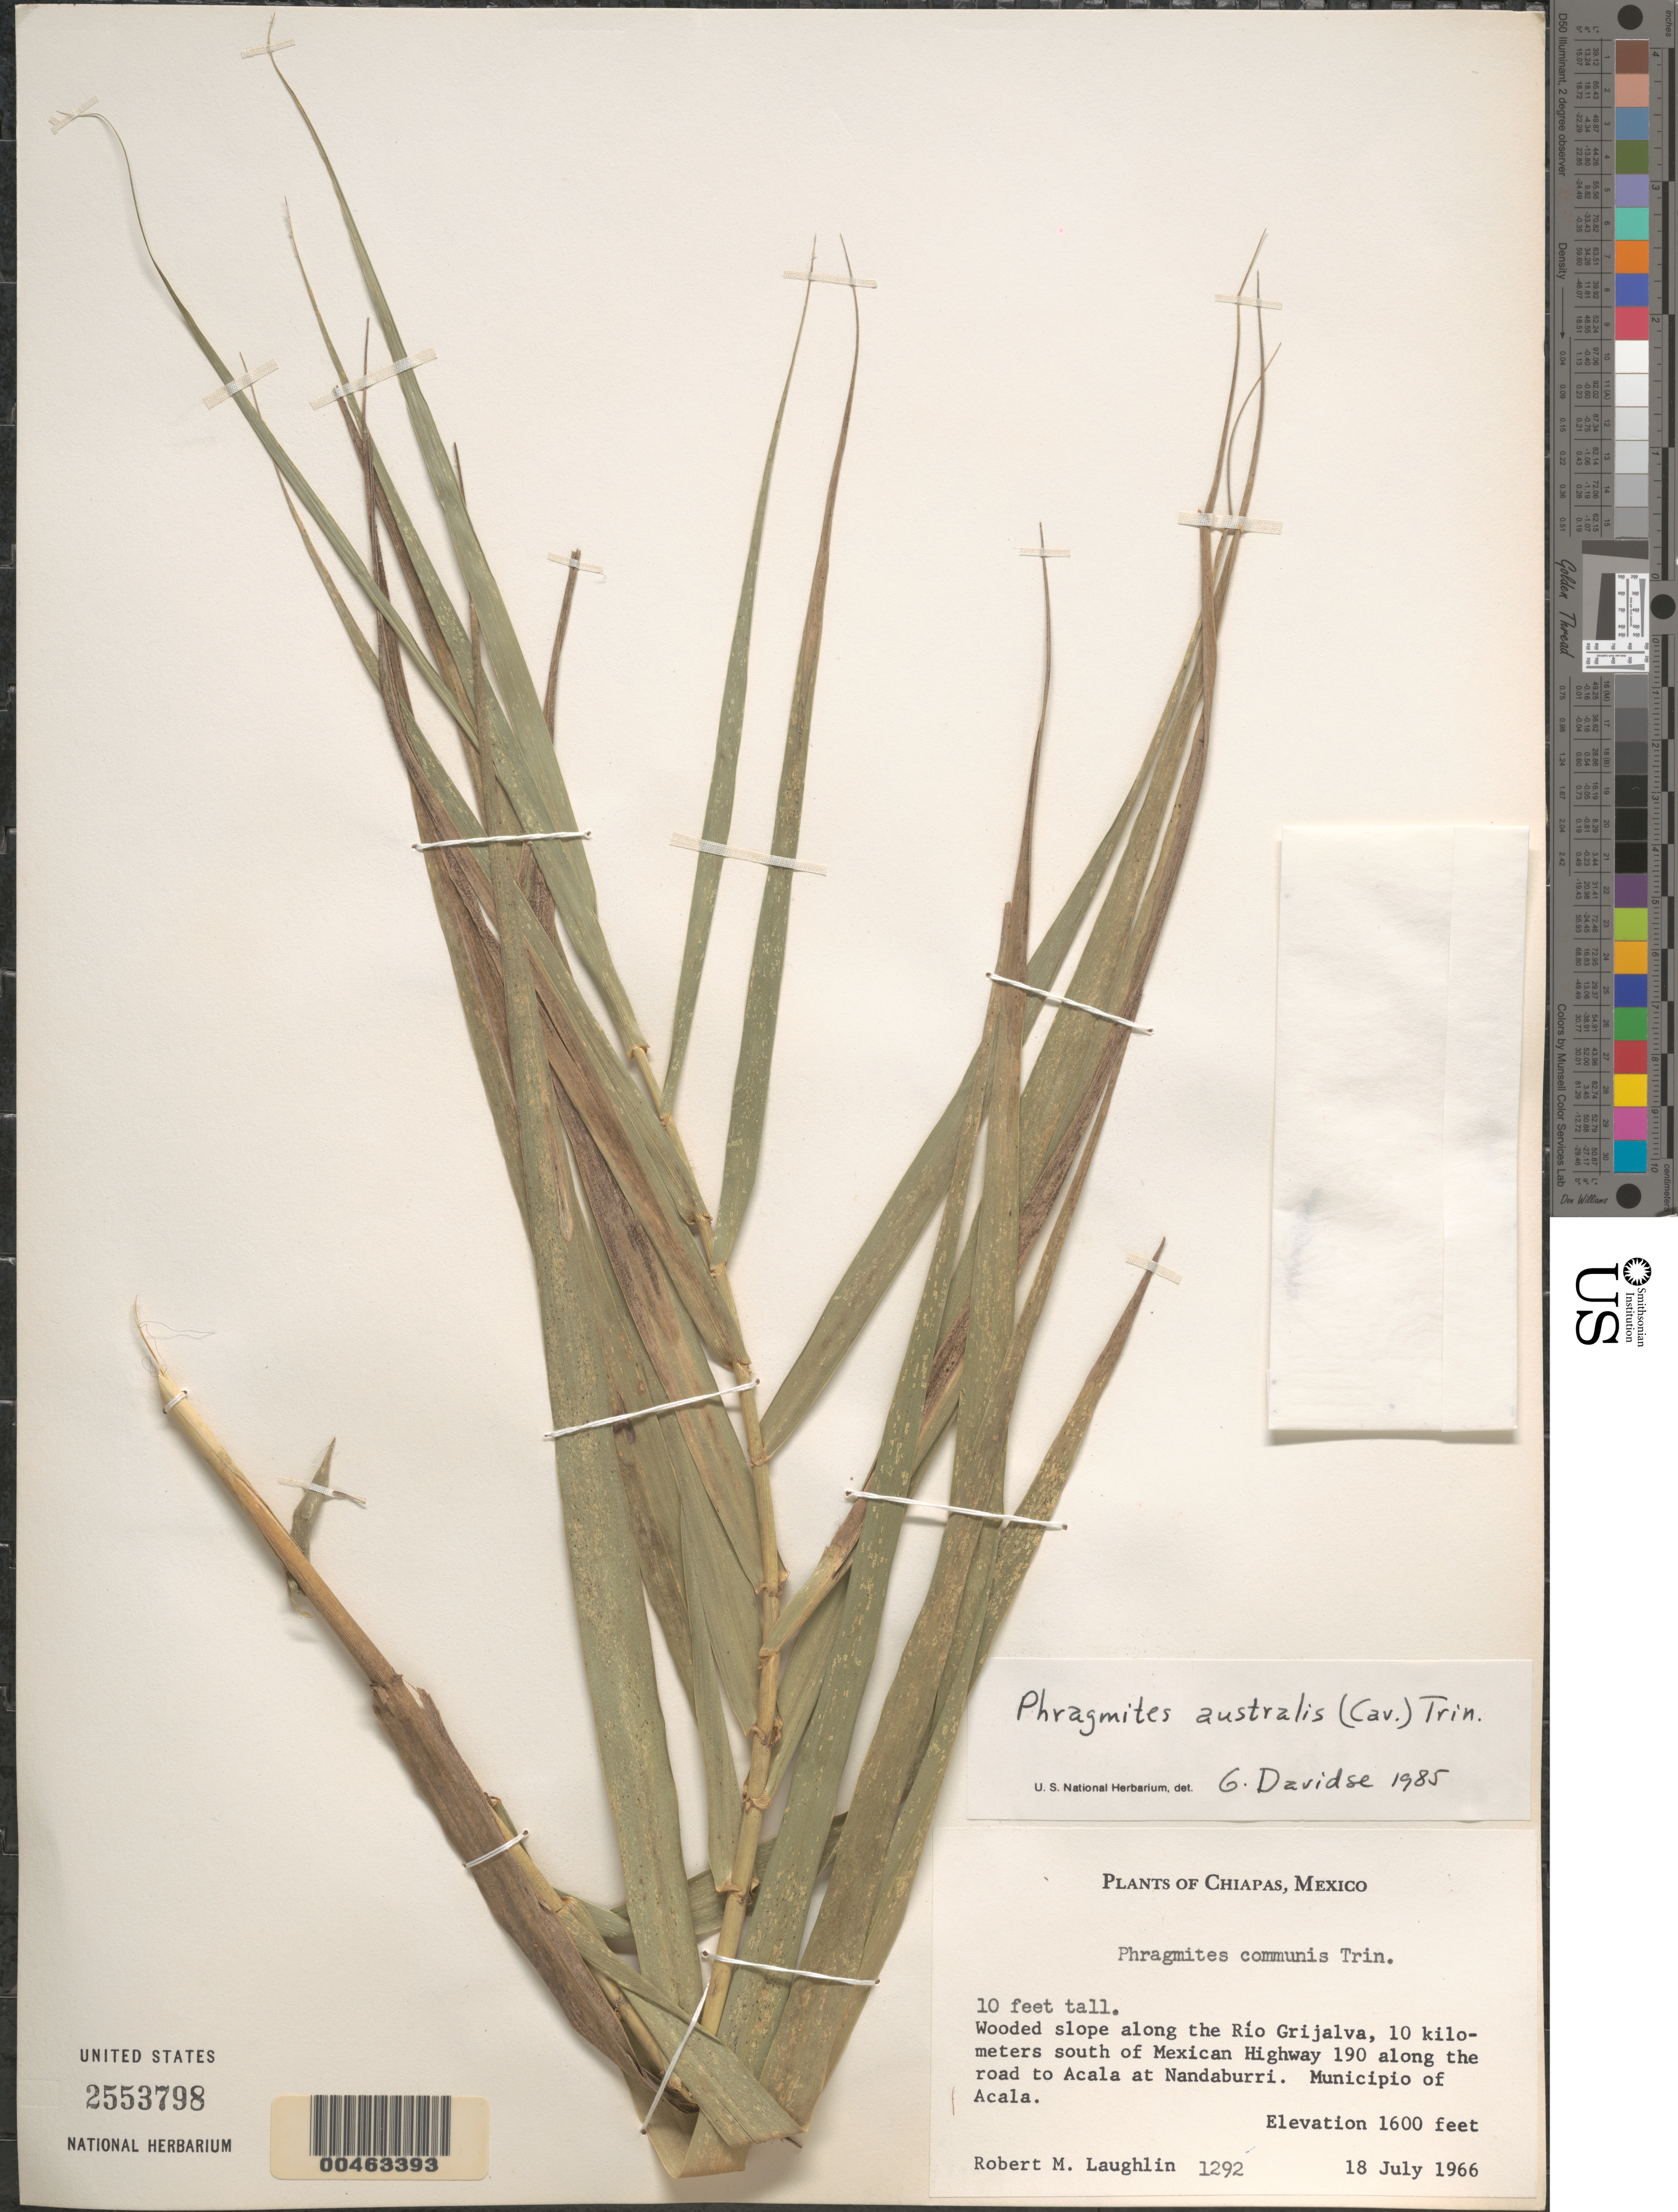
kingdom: Plantae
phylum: Tracheophyta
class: Liliopsida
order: Poales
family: Poaceae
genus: Phragmites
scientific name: Phragmites australis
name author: (Cav.) Trin. ex Steud.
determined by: Davidse, Gerrit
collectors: R. M. Laughlin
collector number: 1292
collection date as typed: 18 Jul 1966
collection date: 1966-07-18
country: Mexico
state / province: Chiapas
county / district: Acala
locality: Along the Rio Grijalva, 10 km S of Mex Hwy 190 along the rd to Acala at Nandaburri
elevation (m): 488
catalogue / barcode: US 2553798